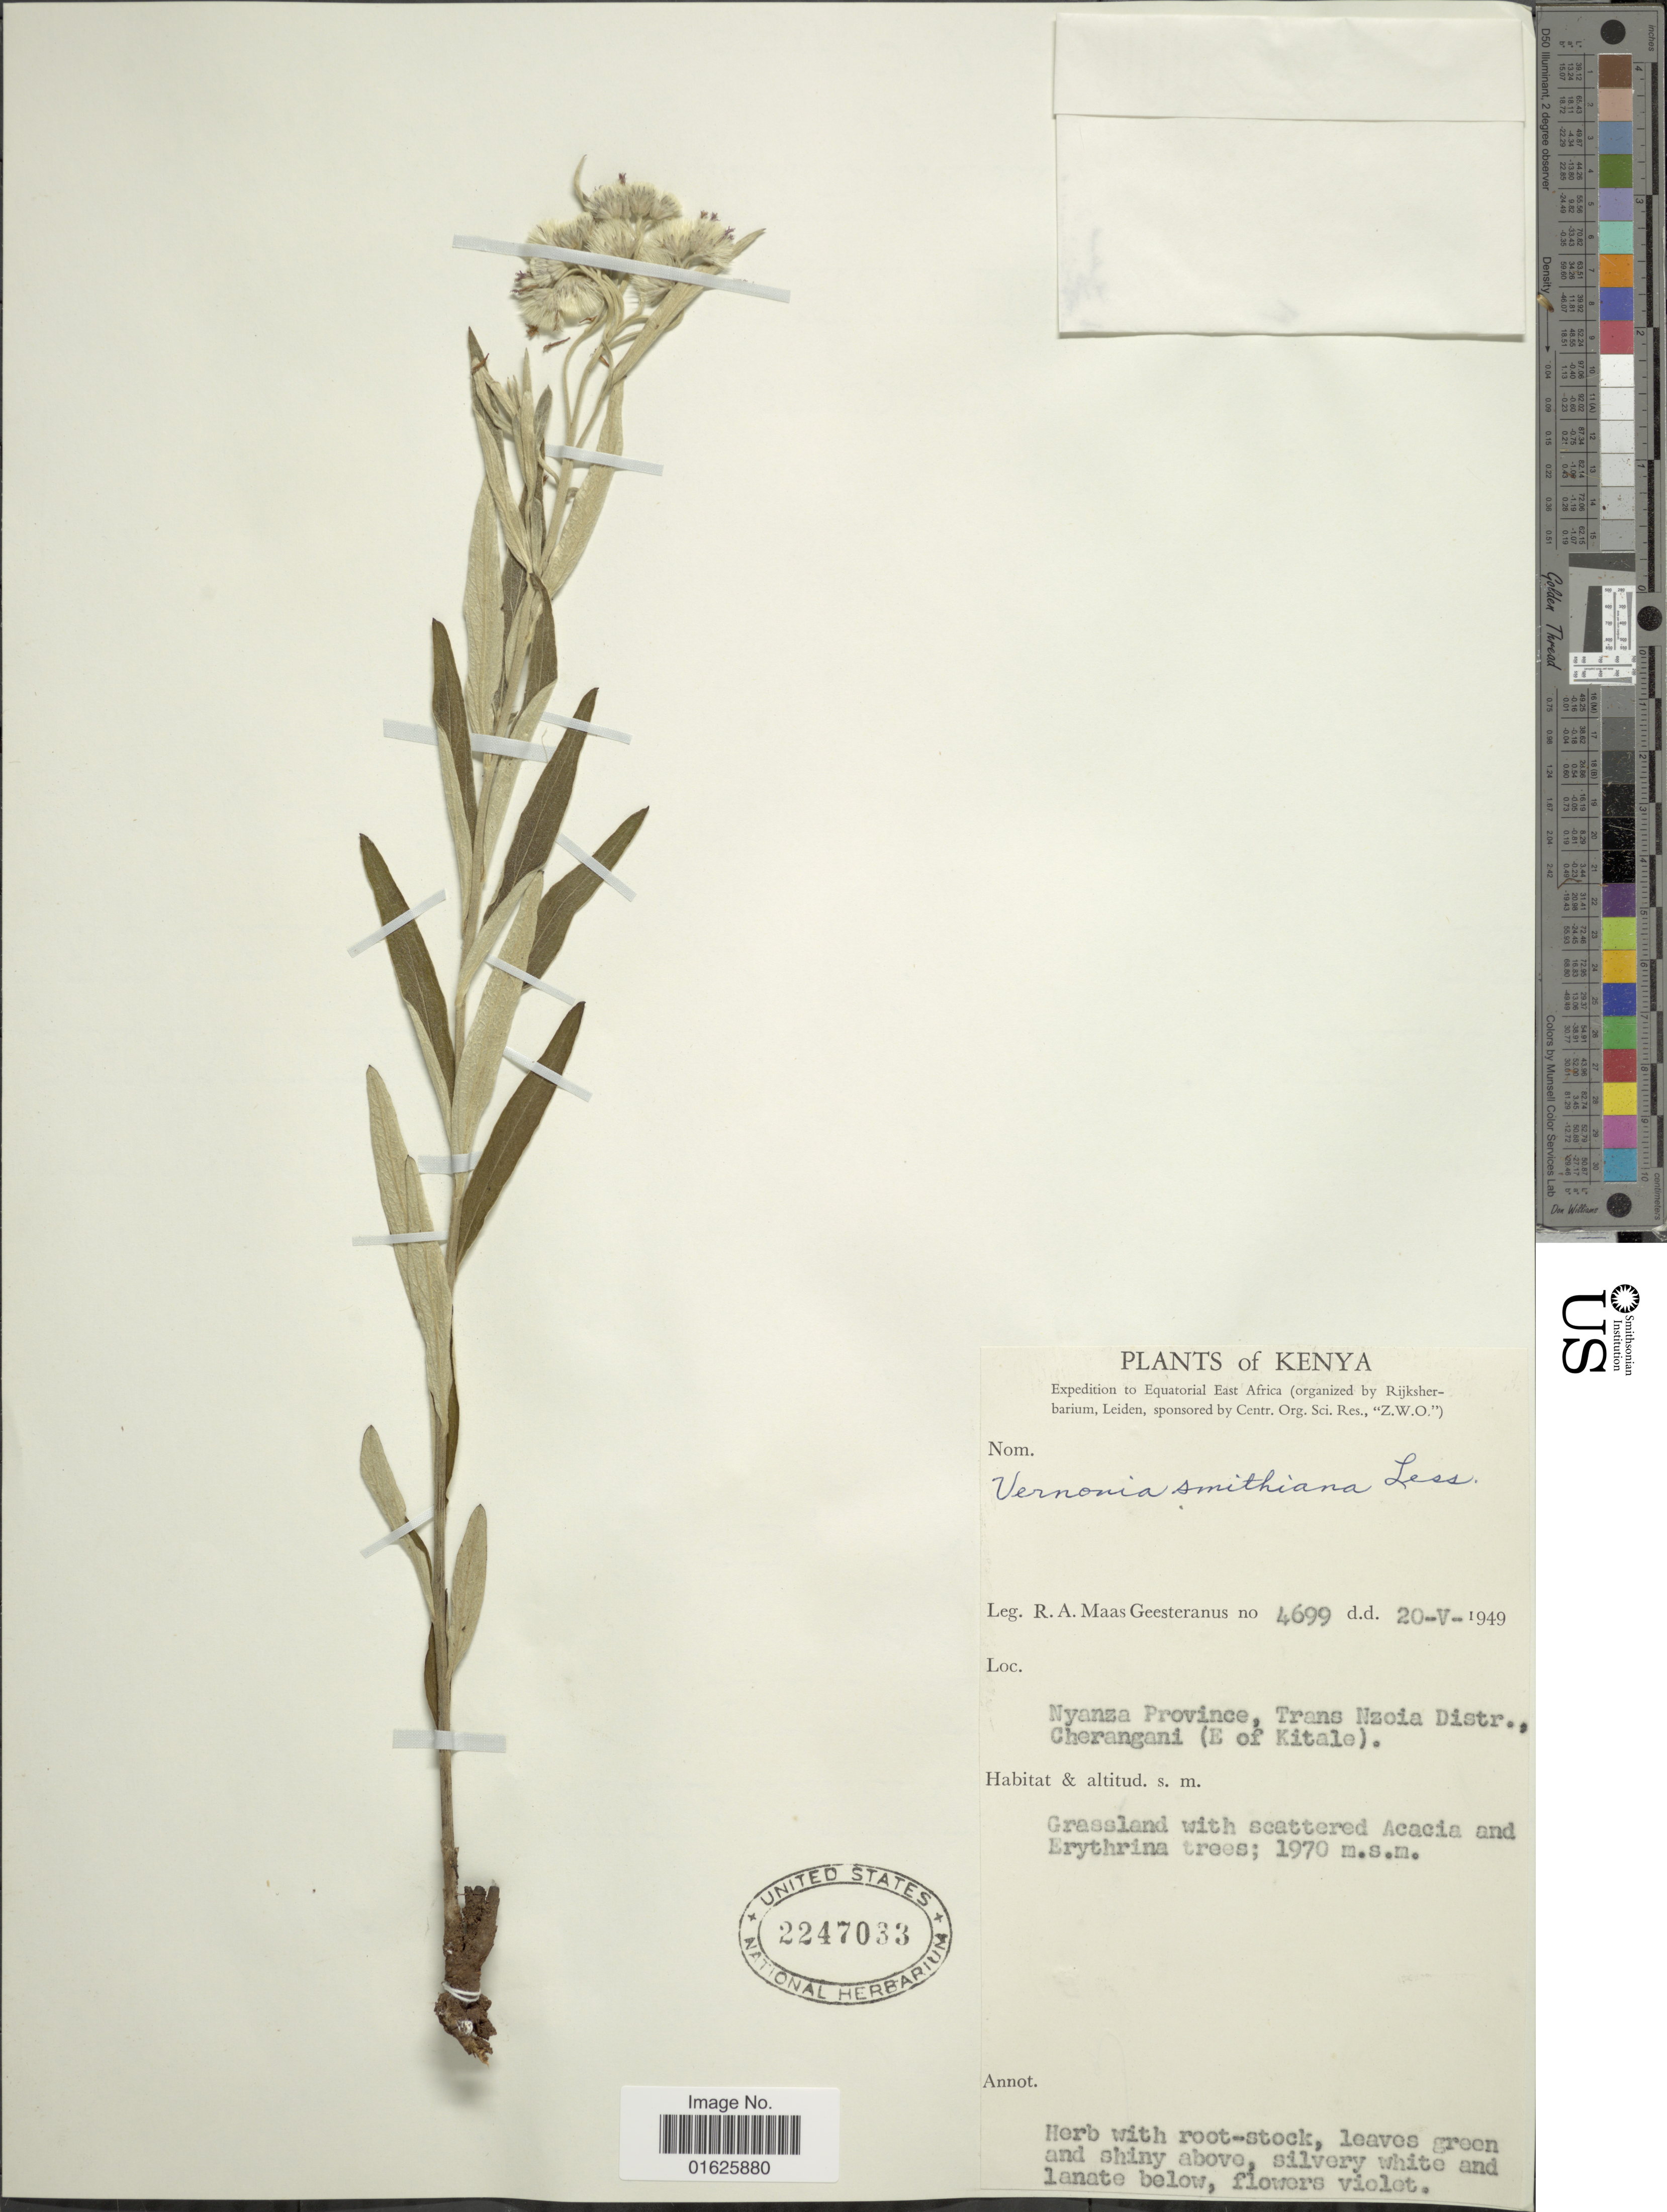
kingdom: Plantae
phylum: Tracheophyta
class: Magnoliopsida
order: Asterales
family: Asteraceae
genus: Hilliardiella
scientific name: Hilliardiella smithiana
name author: (Less.) H. Rob.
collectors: R. A. Maas Geesteranus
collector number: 4699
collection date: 1949-05-20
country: Kenya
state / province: Trans Nzoia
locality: Trans Nzoia Distr., Cherangani (E of Kitale)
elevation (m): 1970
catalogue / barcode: US 2247033